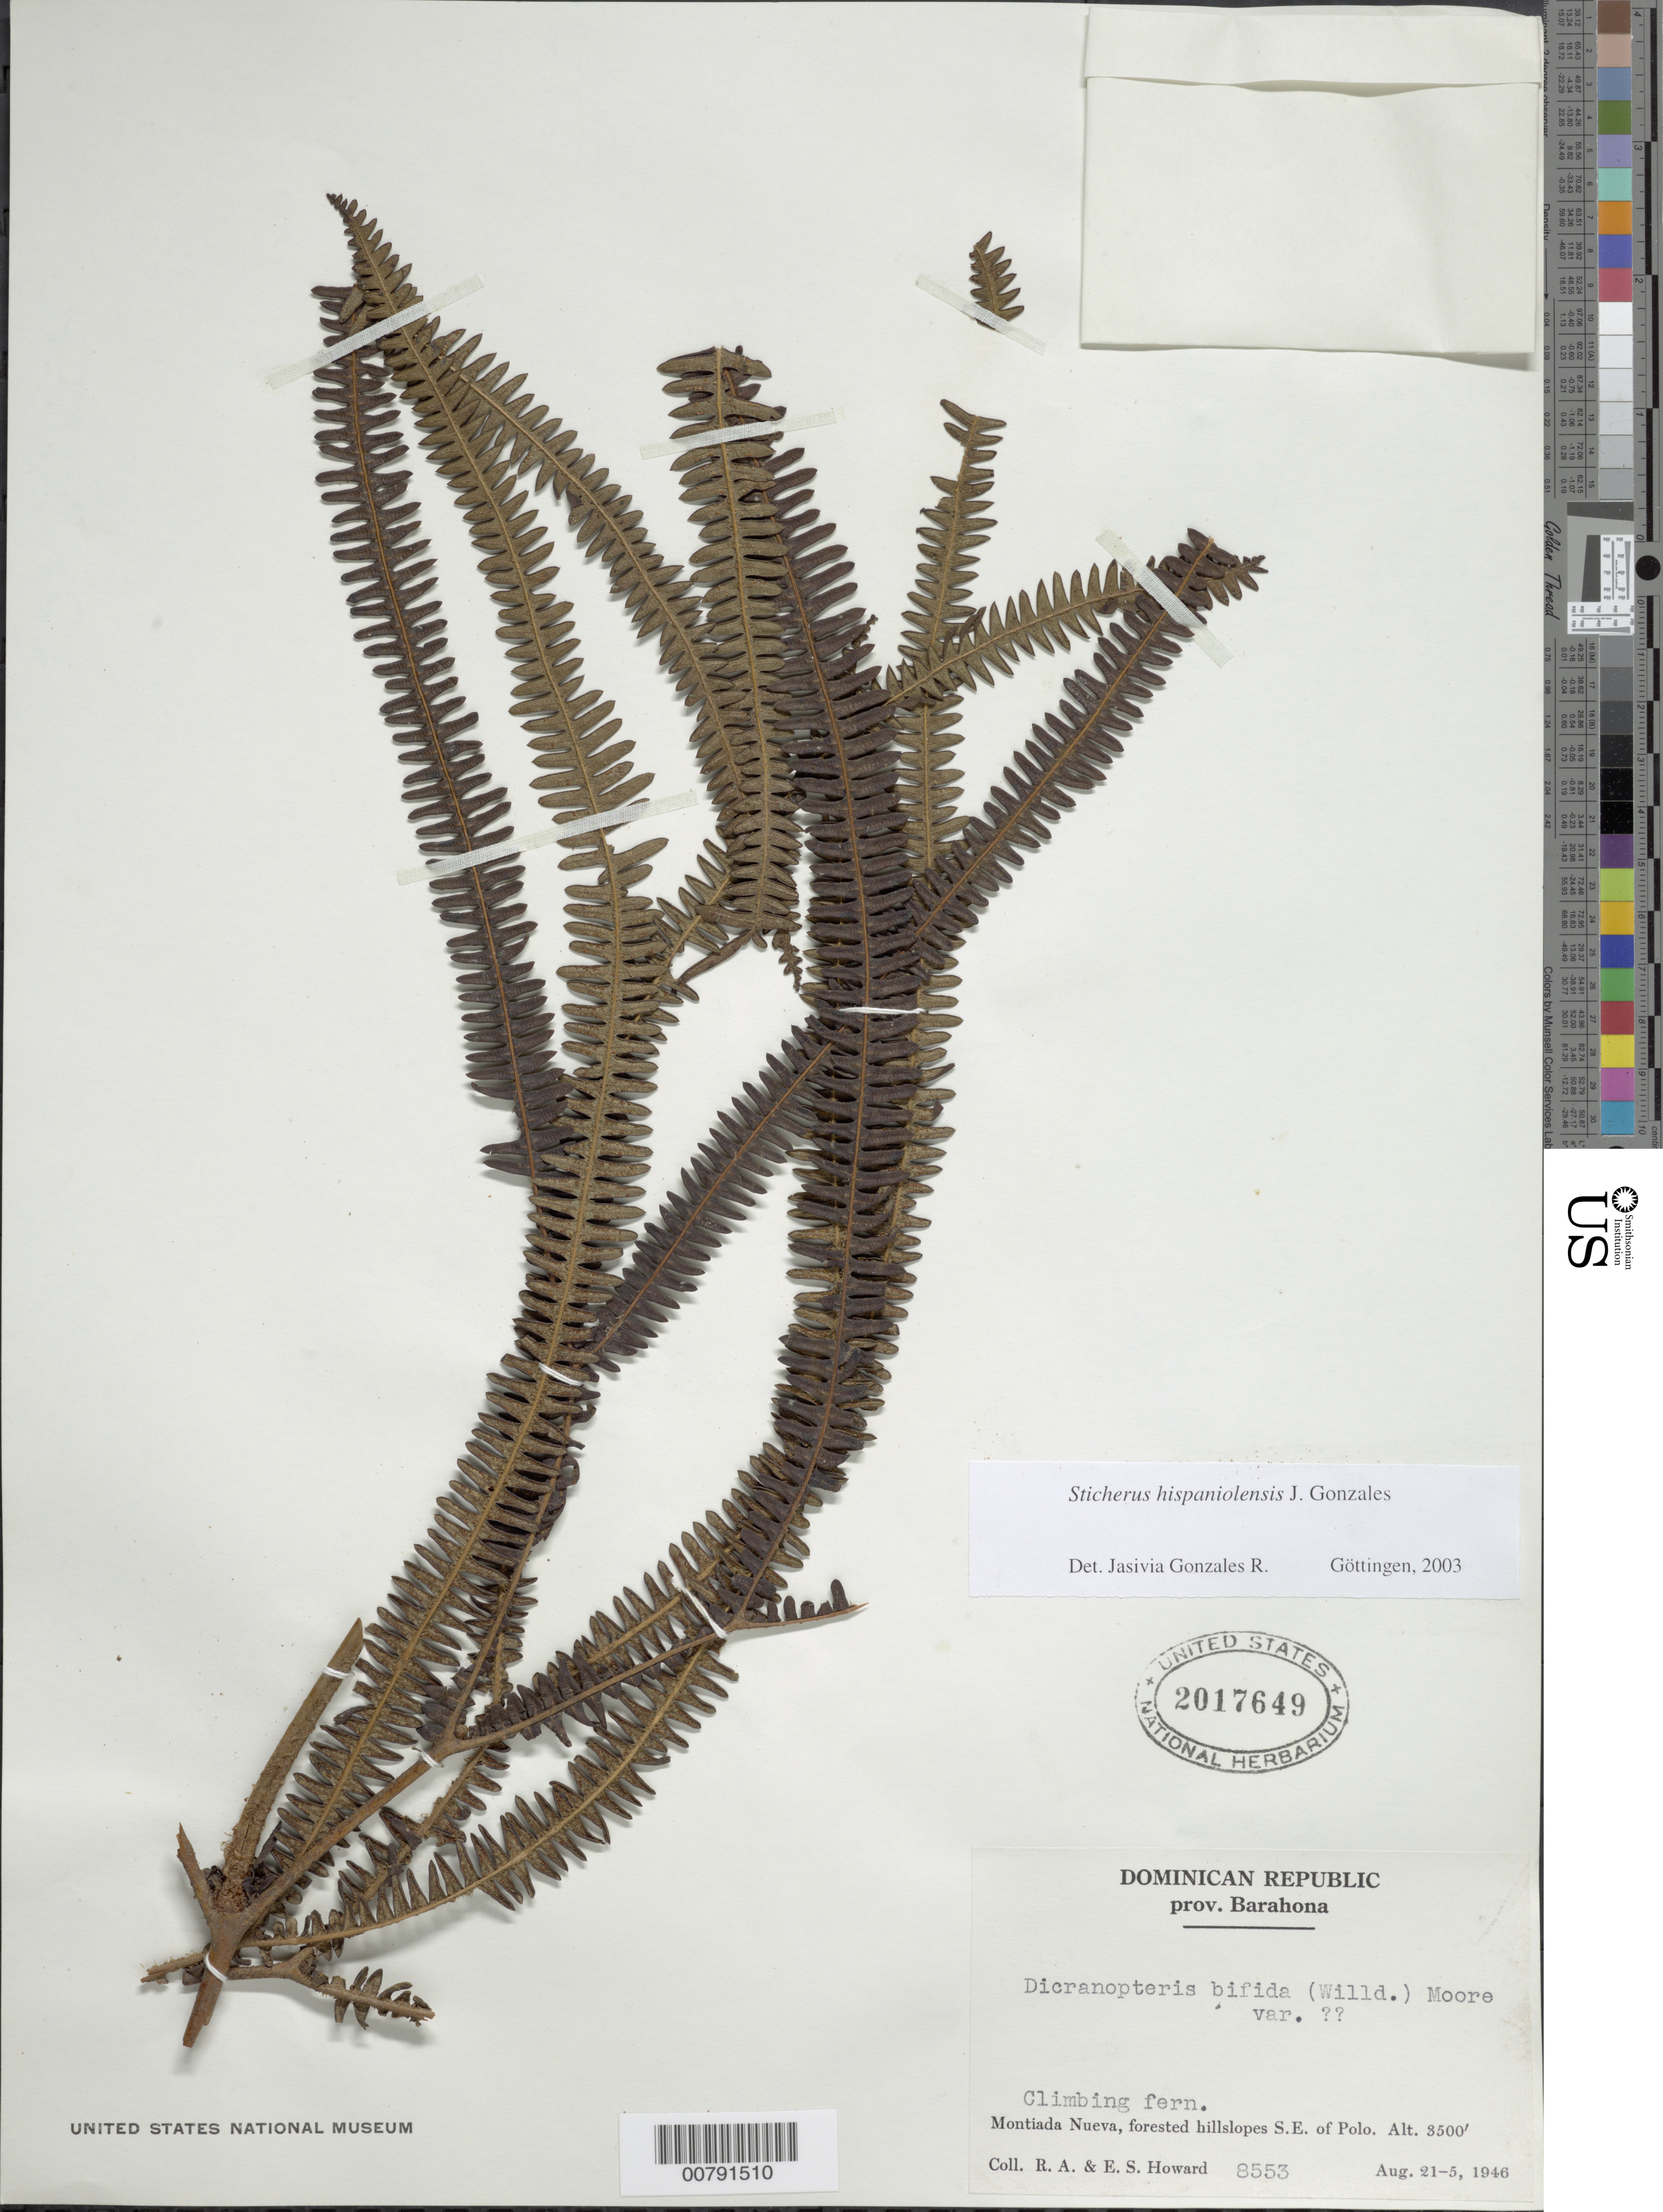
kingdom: Plantae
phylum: Tracheophyta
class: Polypodiopsida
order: Gleicheniales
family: Gleicheniaceae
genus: Sticherus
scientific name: Sticherus hispaniolensis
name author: J. Gonzales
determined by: Gonzales R., J.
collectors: R. A. Howard & E. S. Howard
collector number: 8553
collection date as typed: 21 Aug 1946 25 Aug 1946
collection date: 1946-08-21/1946-08-25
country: Dominican Republic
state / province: Barahona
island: Hispaniola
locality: Montiada Nueva, SE of Polo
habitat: Forested hillslopes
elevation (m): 1067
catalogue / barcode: US 2017649